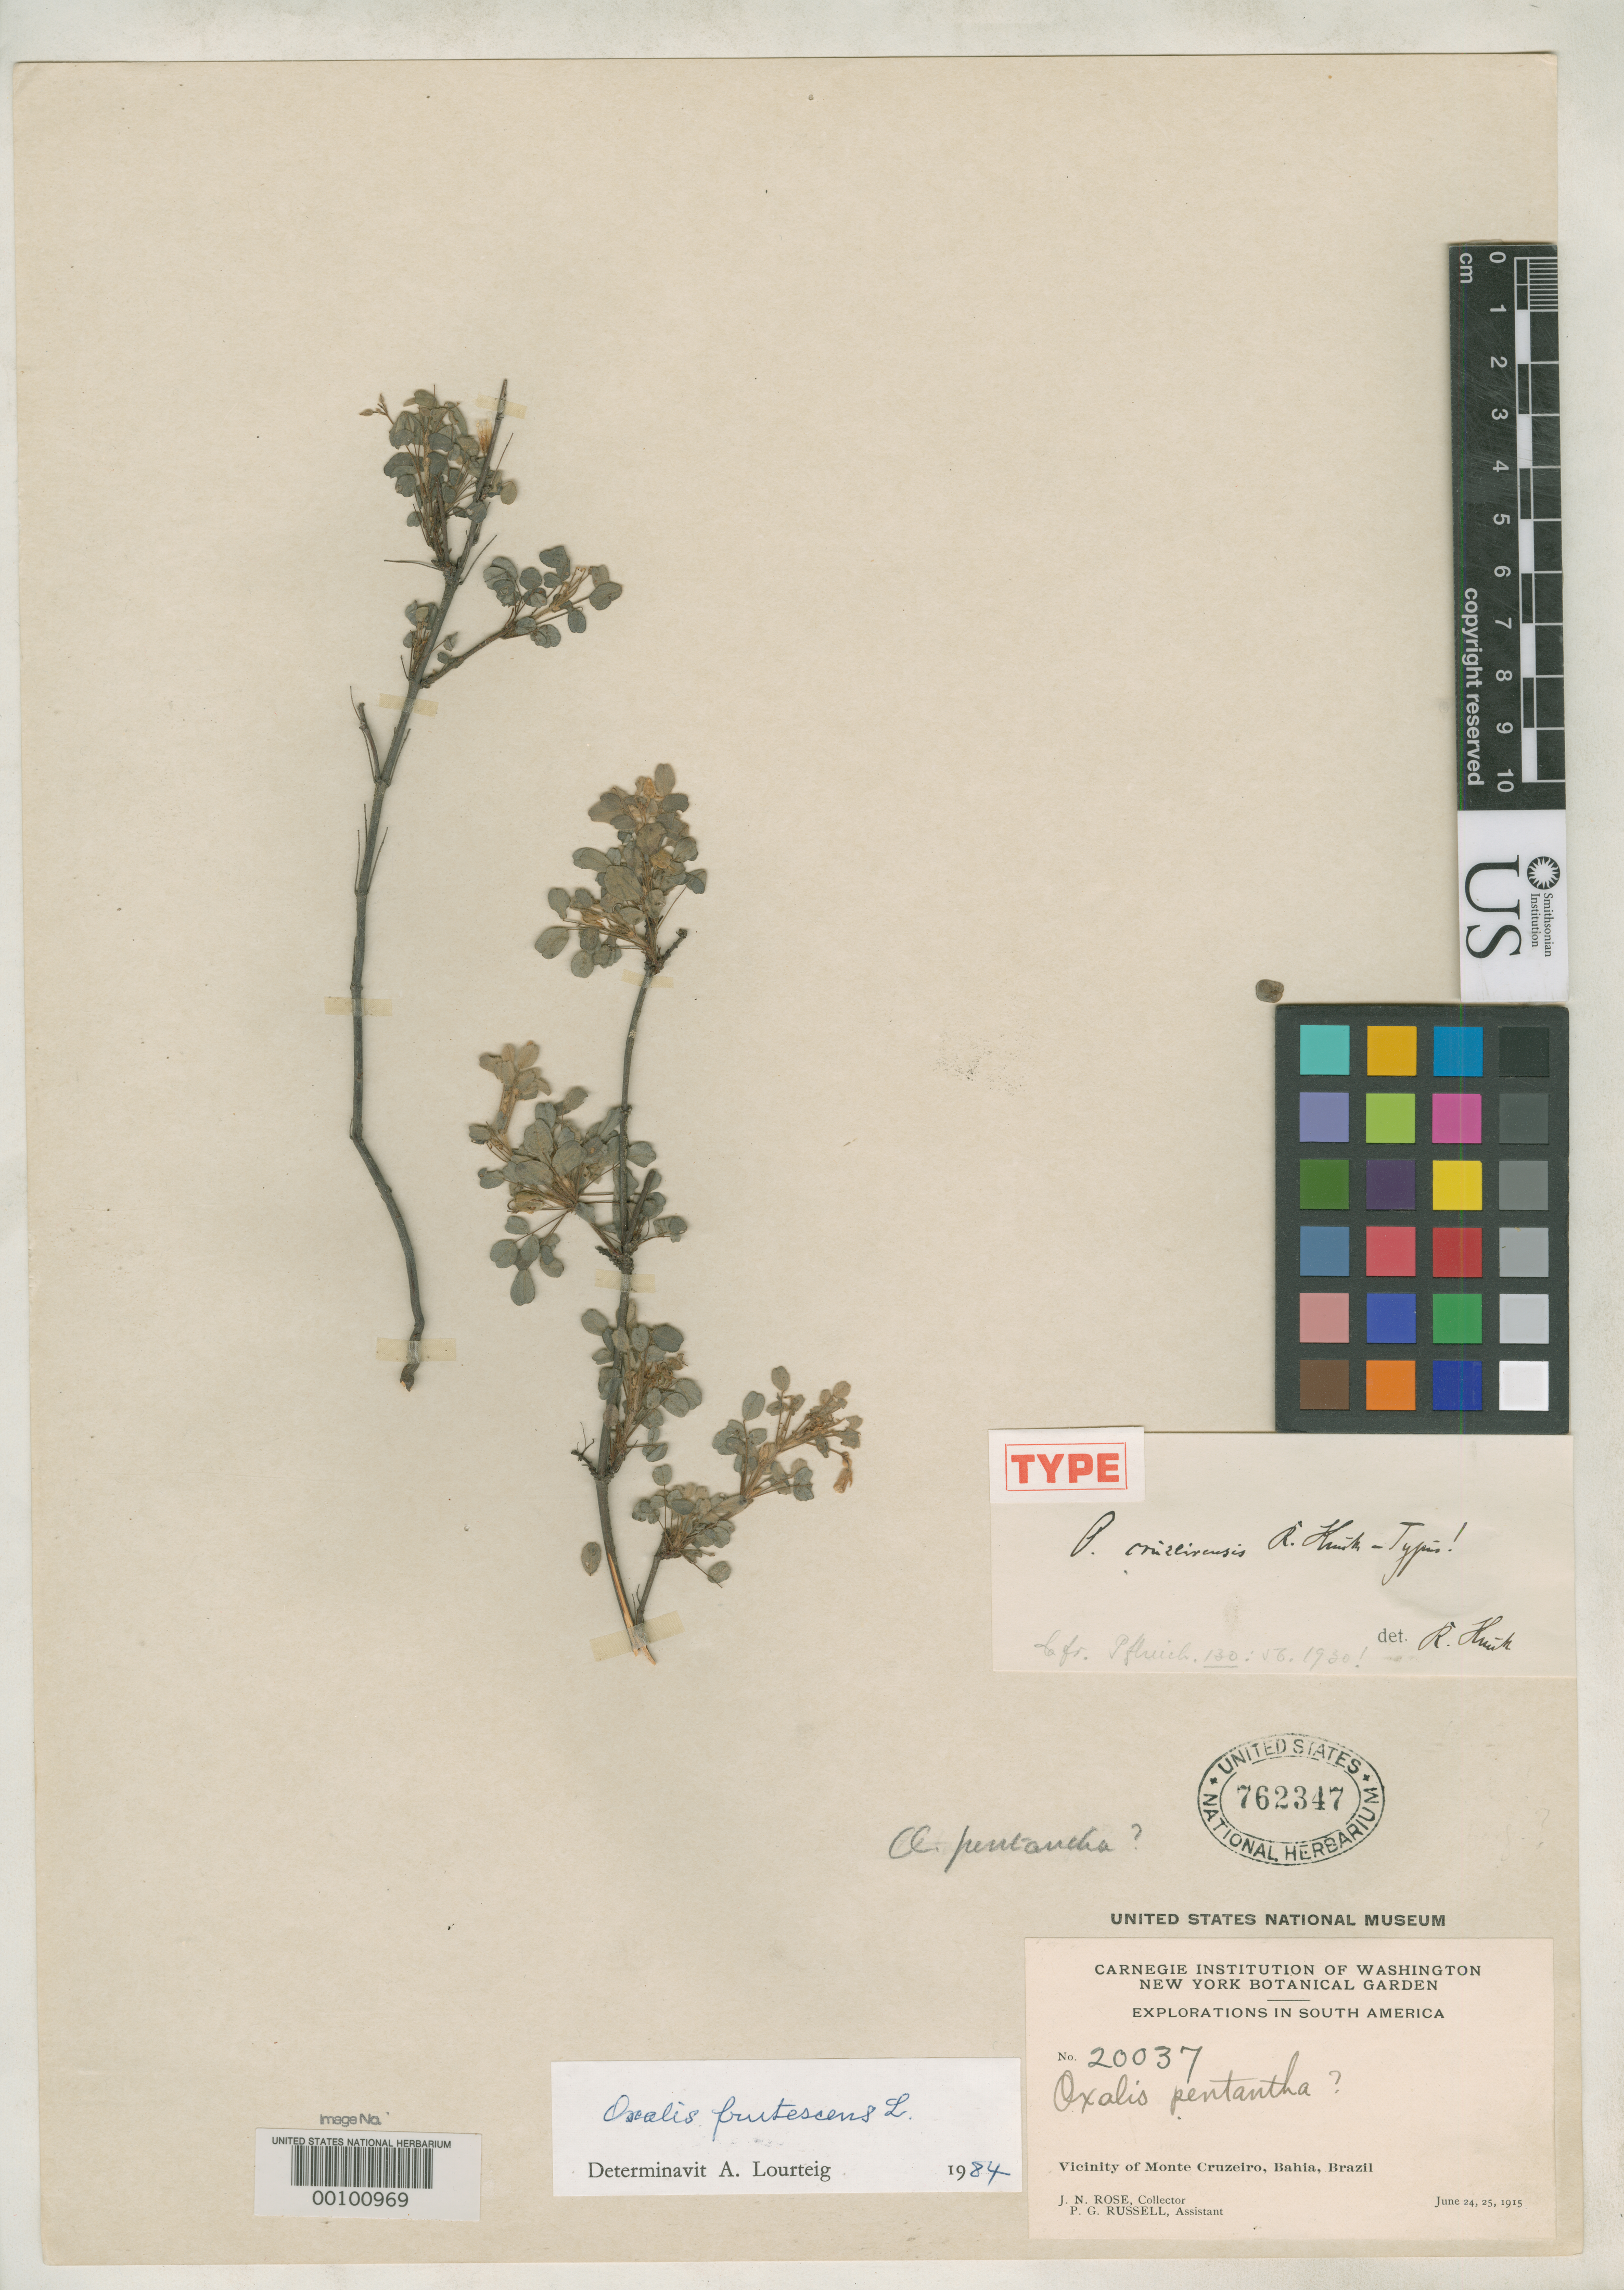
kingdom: Plantae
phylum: Tracheophyta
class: Magnoliopsida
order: Oxalidales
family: Oxalidaceae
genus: Oxalis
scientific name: Oxalis cruzeirensis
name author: R. Knuth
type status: Holotype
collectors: J. N. Rose & P. G. Russell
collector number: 20037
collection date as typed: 24 Jun 1915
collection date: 1915-06-24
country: Brazil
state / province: Bahia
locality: Monte Cruzeiro.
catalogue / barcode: US 762347